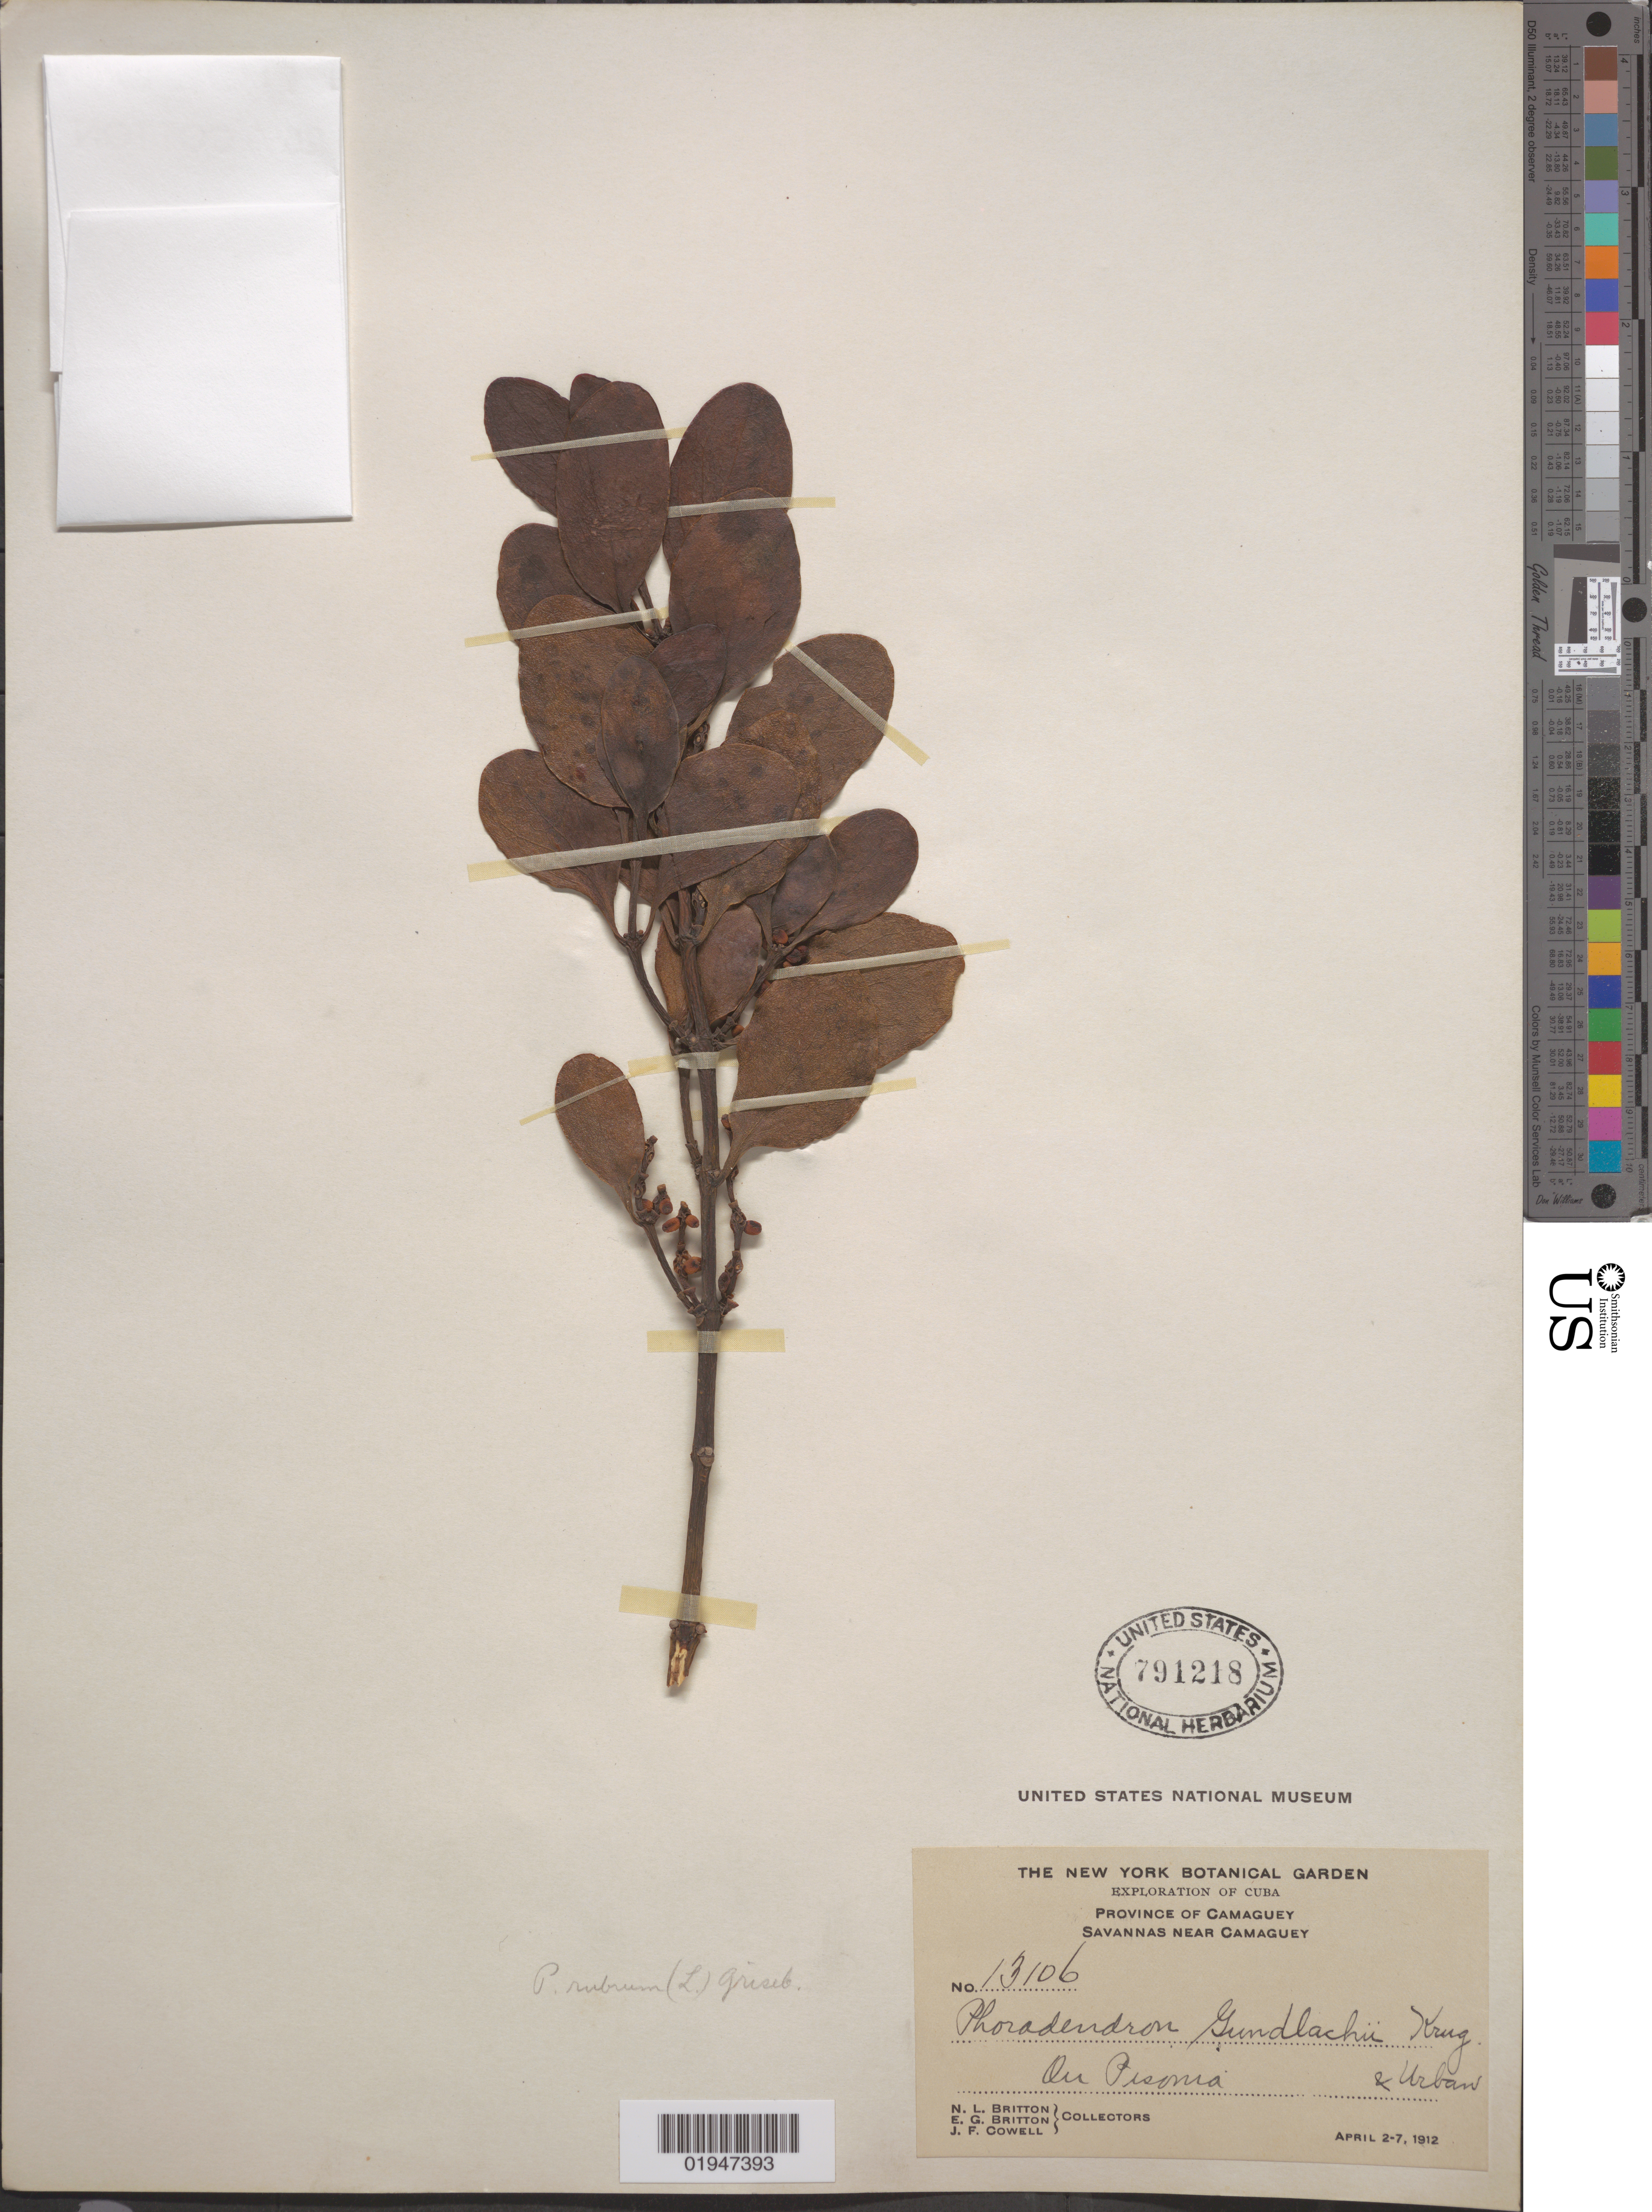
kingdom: Plantae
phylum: Tracheophyta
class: Magnoliopsida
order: Santalales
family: Viscaceae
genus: Phoradendron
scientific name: Phoradendron rubrum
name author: (L.) Griseb.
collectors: N. Britton, E. G. Britton & J. F. Cowell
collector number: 13106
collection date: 1912-04-02/1912-04-07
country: Cuba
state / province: Camaguey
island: Cuba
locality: Camagüey, near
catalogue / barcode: US 791218